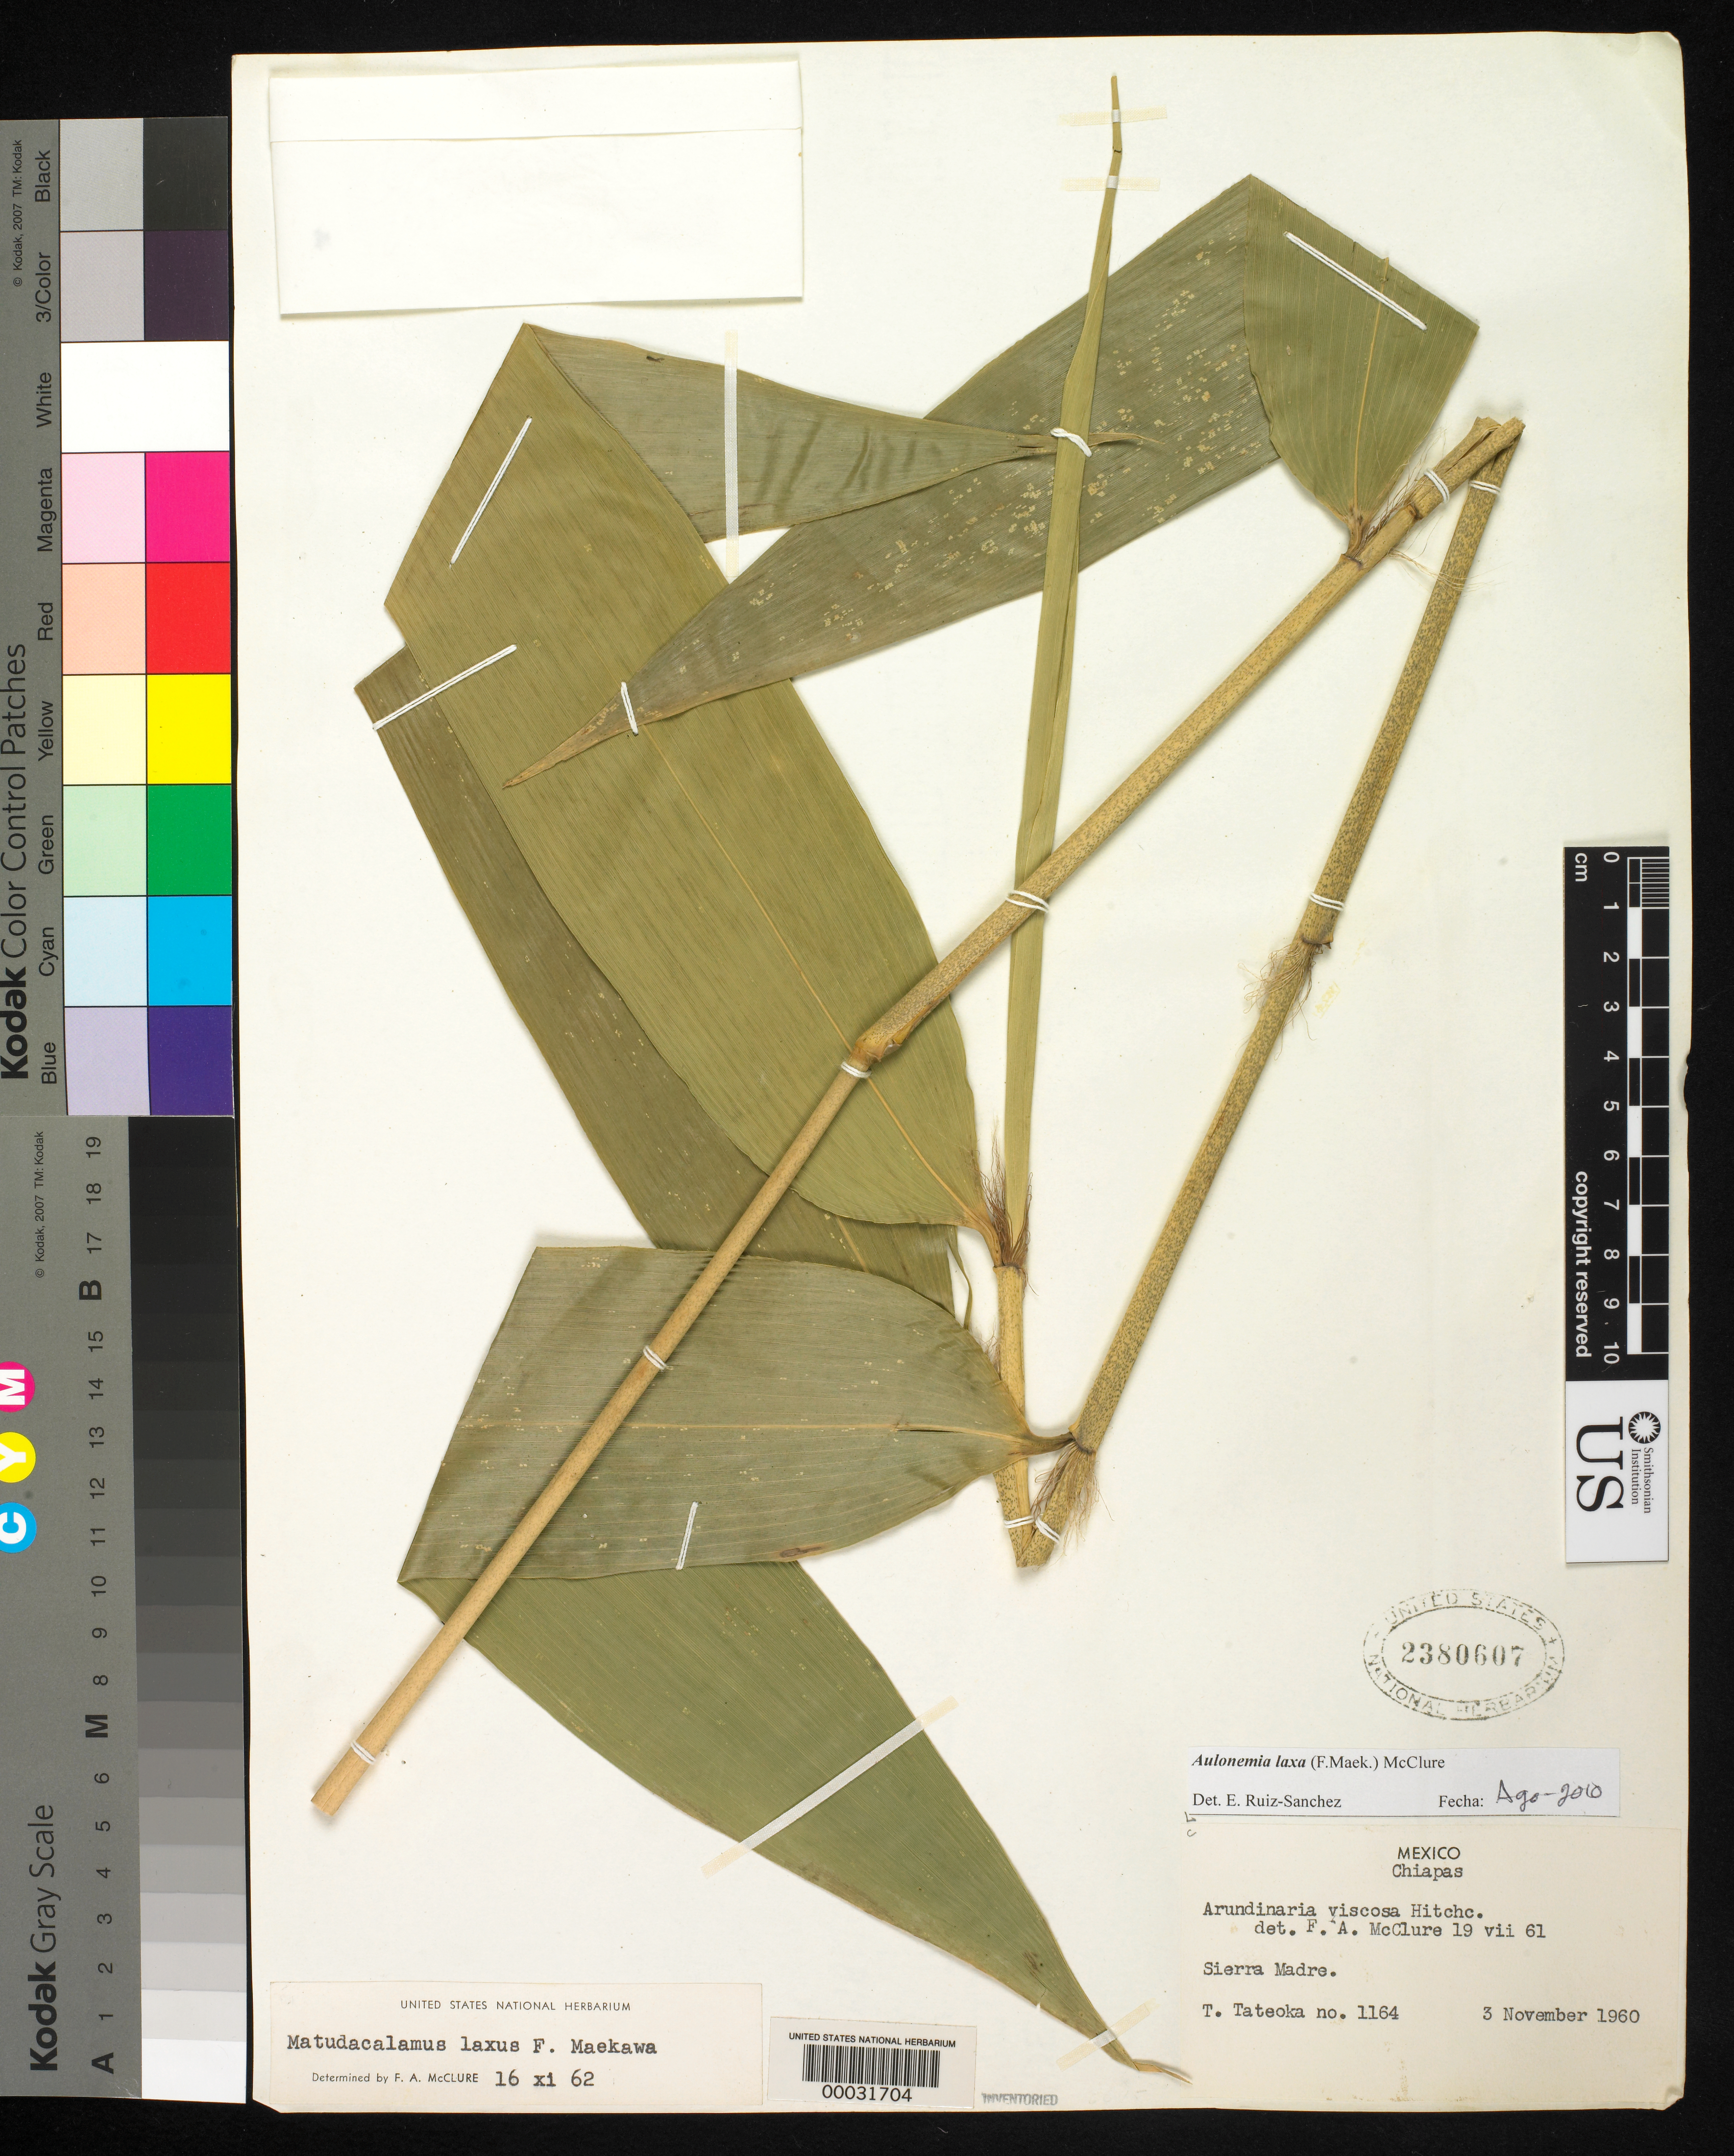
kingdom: Plantae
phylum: Tracheophyta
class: Liliopsida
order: Poales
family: Poaceae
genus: Aulonemia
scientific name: Aulonemia laxa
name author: (F. Maek.) McClure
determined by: Ruíz-Sanchez, E.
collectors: T. Tateoka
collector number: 1164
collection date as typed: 03 Nov 1960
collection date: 1960-11-03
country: Mexico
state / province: Chiapas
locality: Sierra Madre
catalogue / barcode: US 2380607